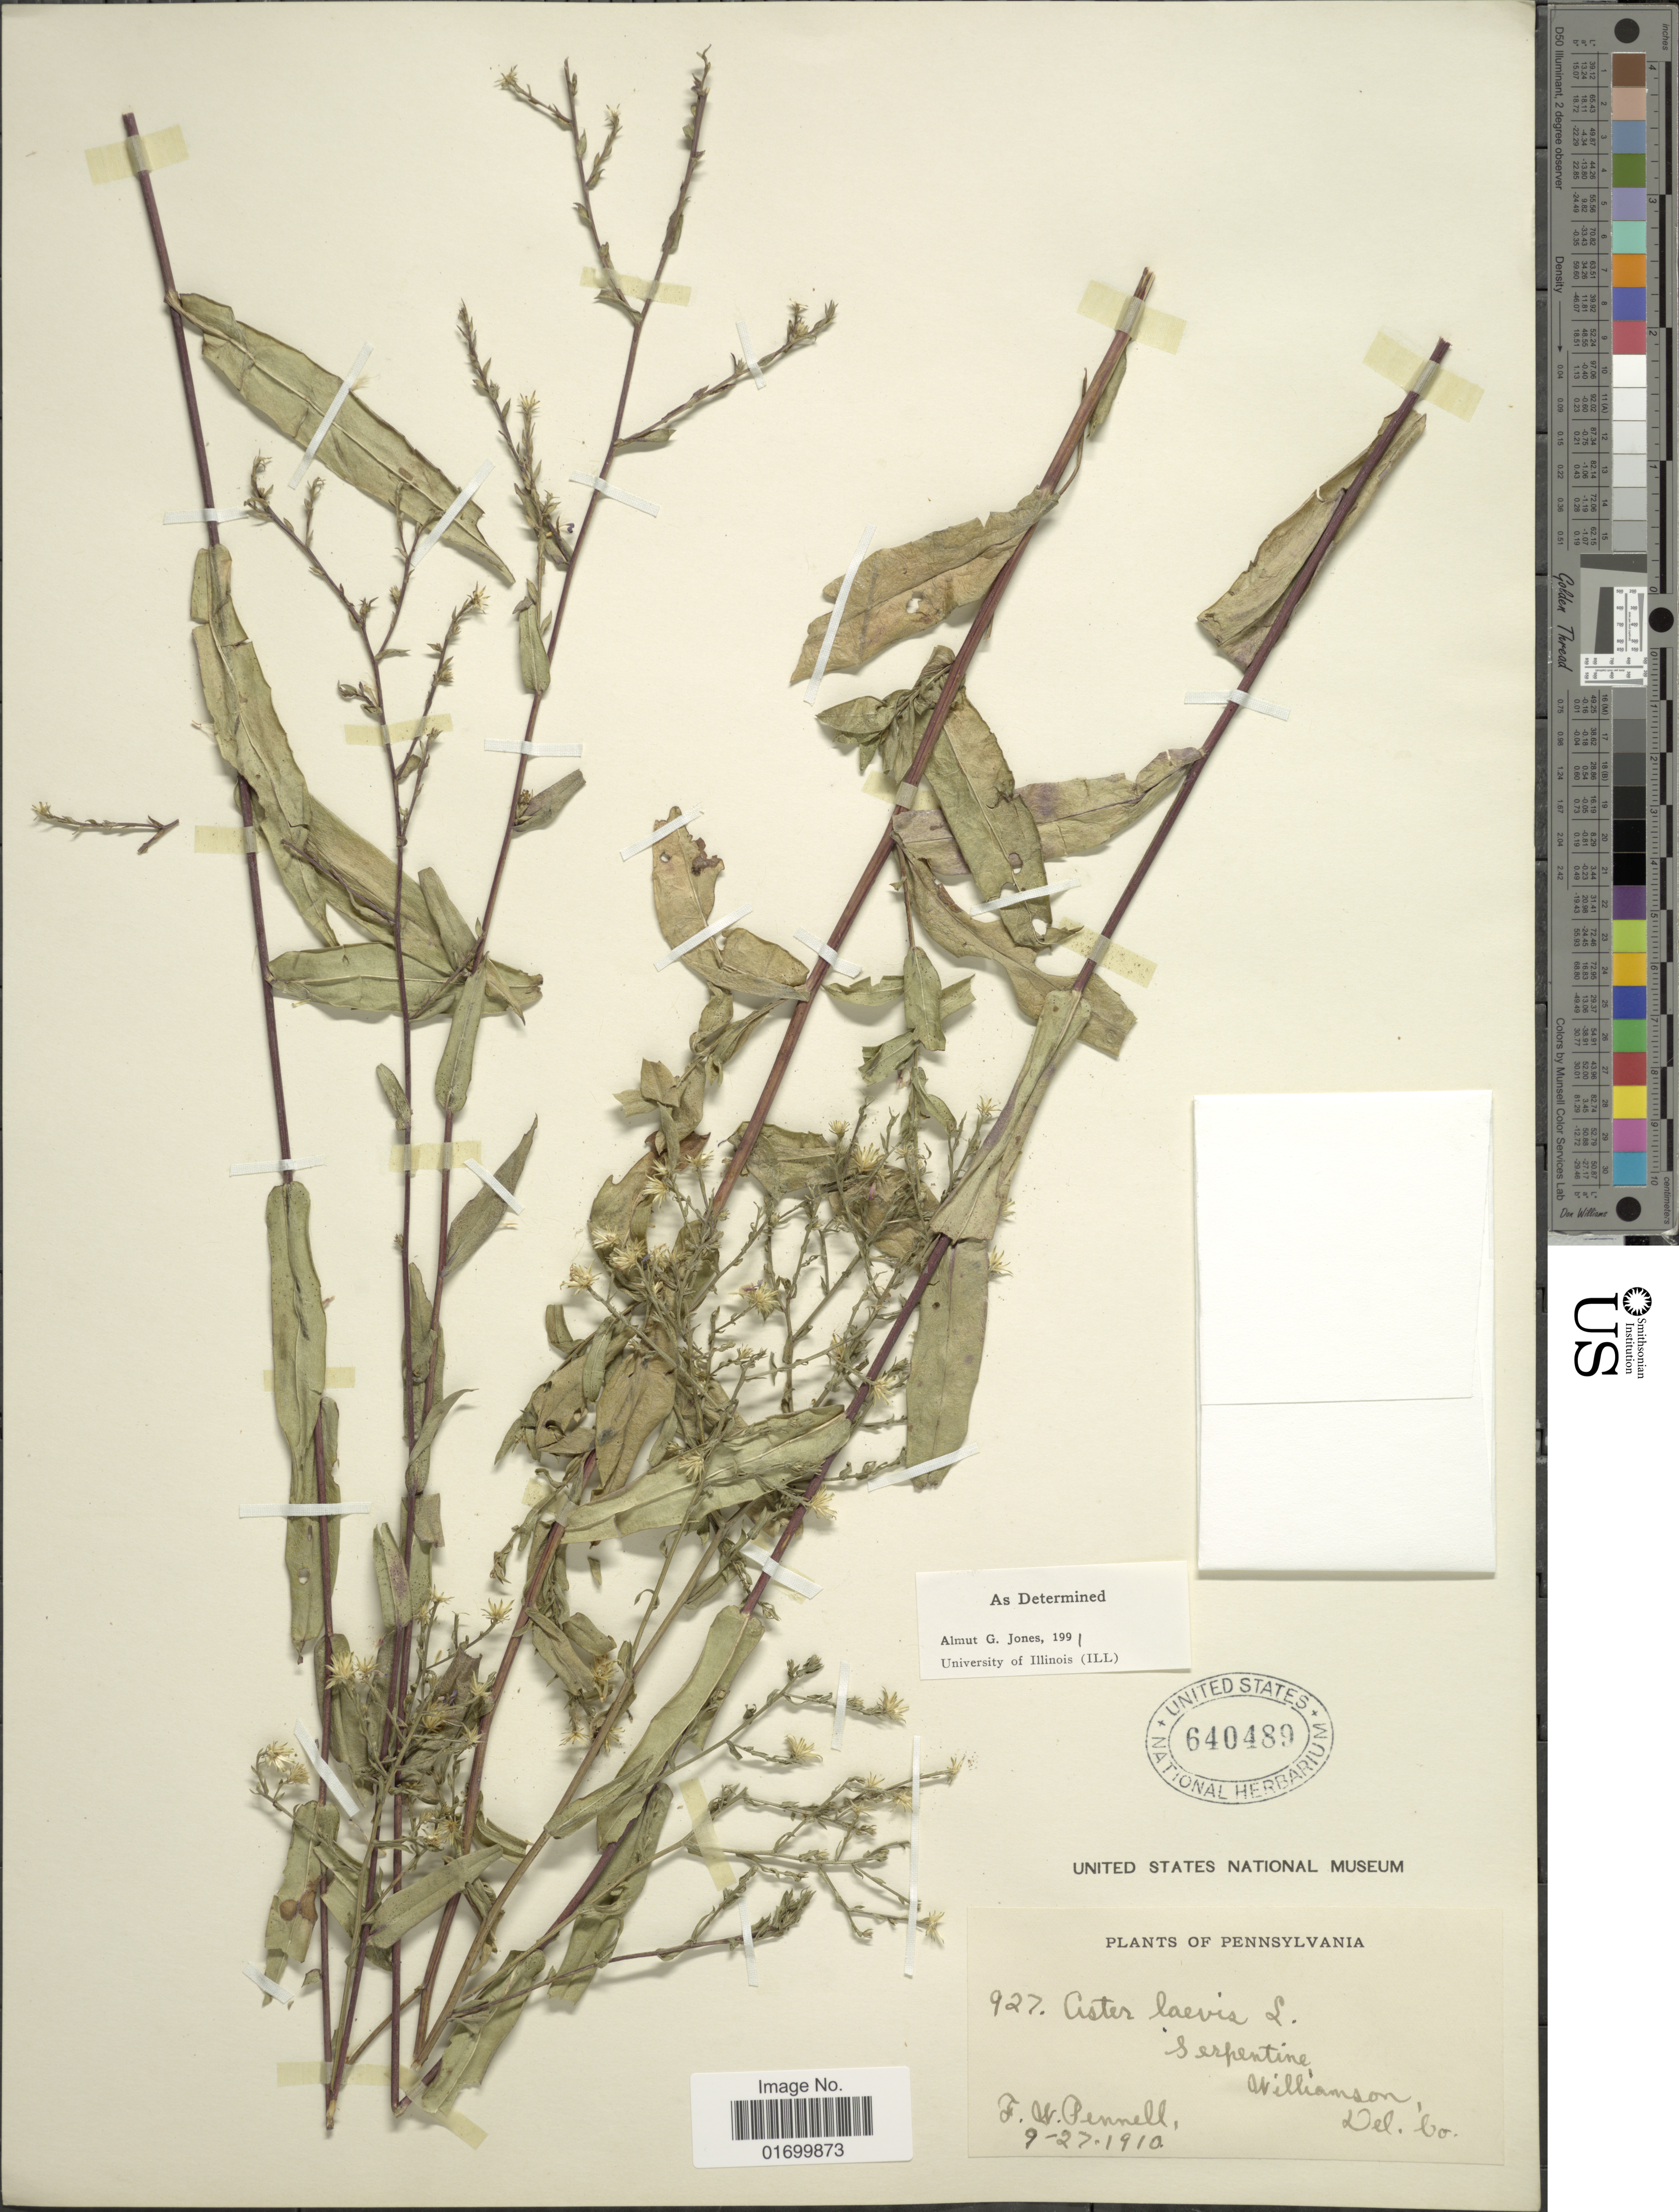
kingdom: Plantae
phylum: Tracheophyta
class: Magnoliopsida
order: Asterales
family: Asteraceae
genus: Symphyotrichum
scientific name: Symphyotrichum laeve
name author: (L.) Á. Löve & D. Löve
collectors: F. W. Pennell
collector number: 927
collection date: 1910-09-27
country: United States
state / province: Pennsylvania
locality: Serpentine, Williamson, Del. Co.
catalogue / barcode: US 640489